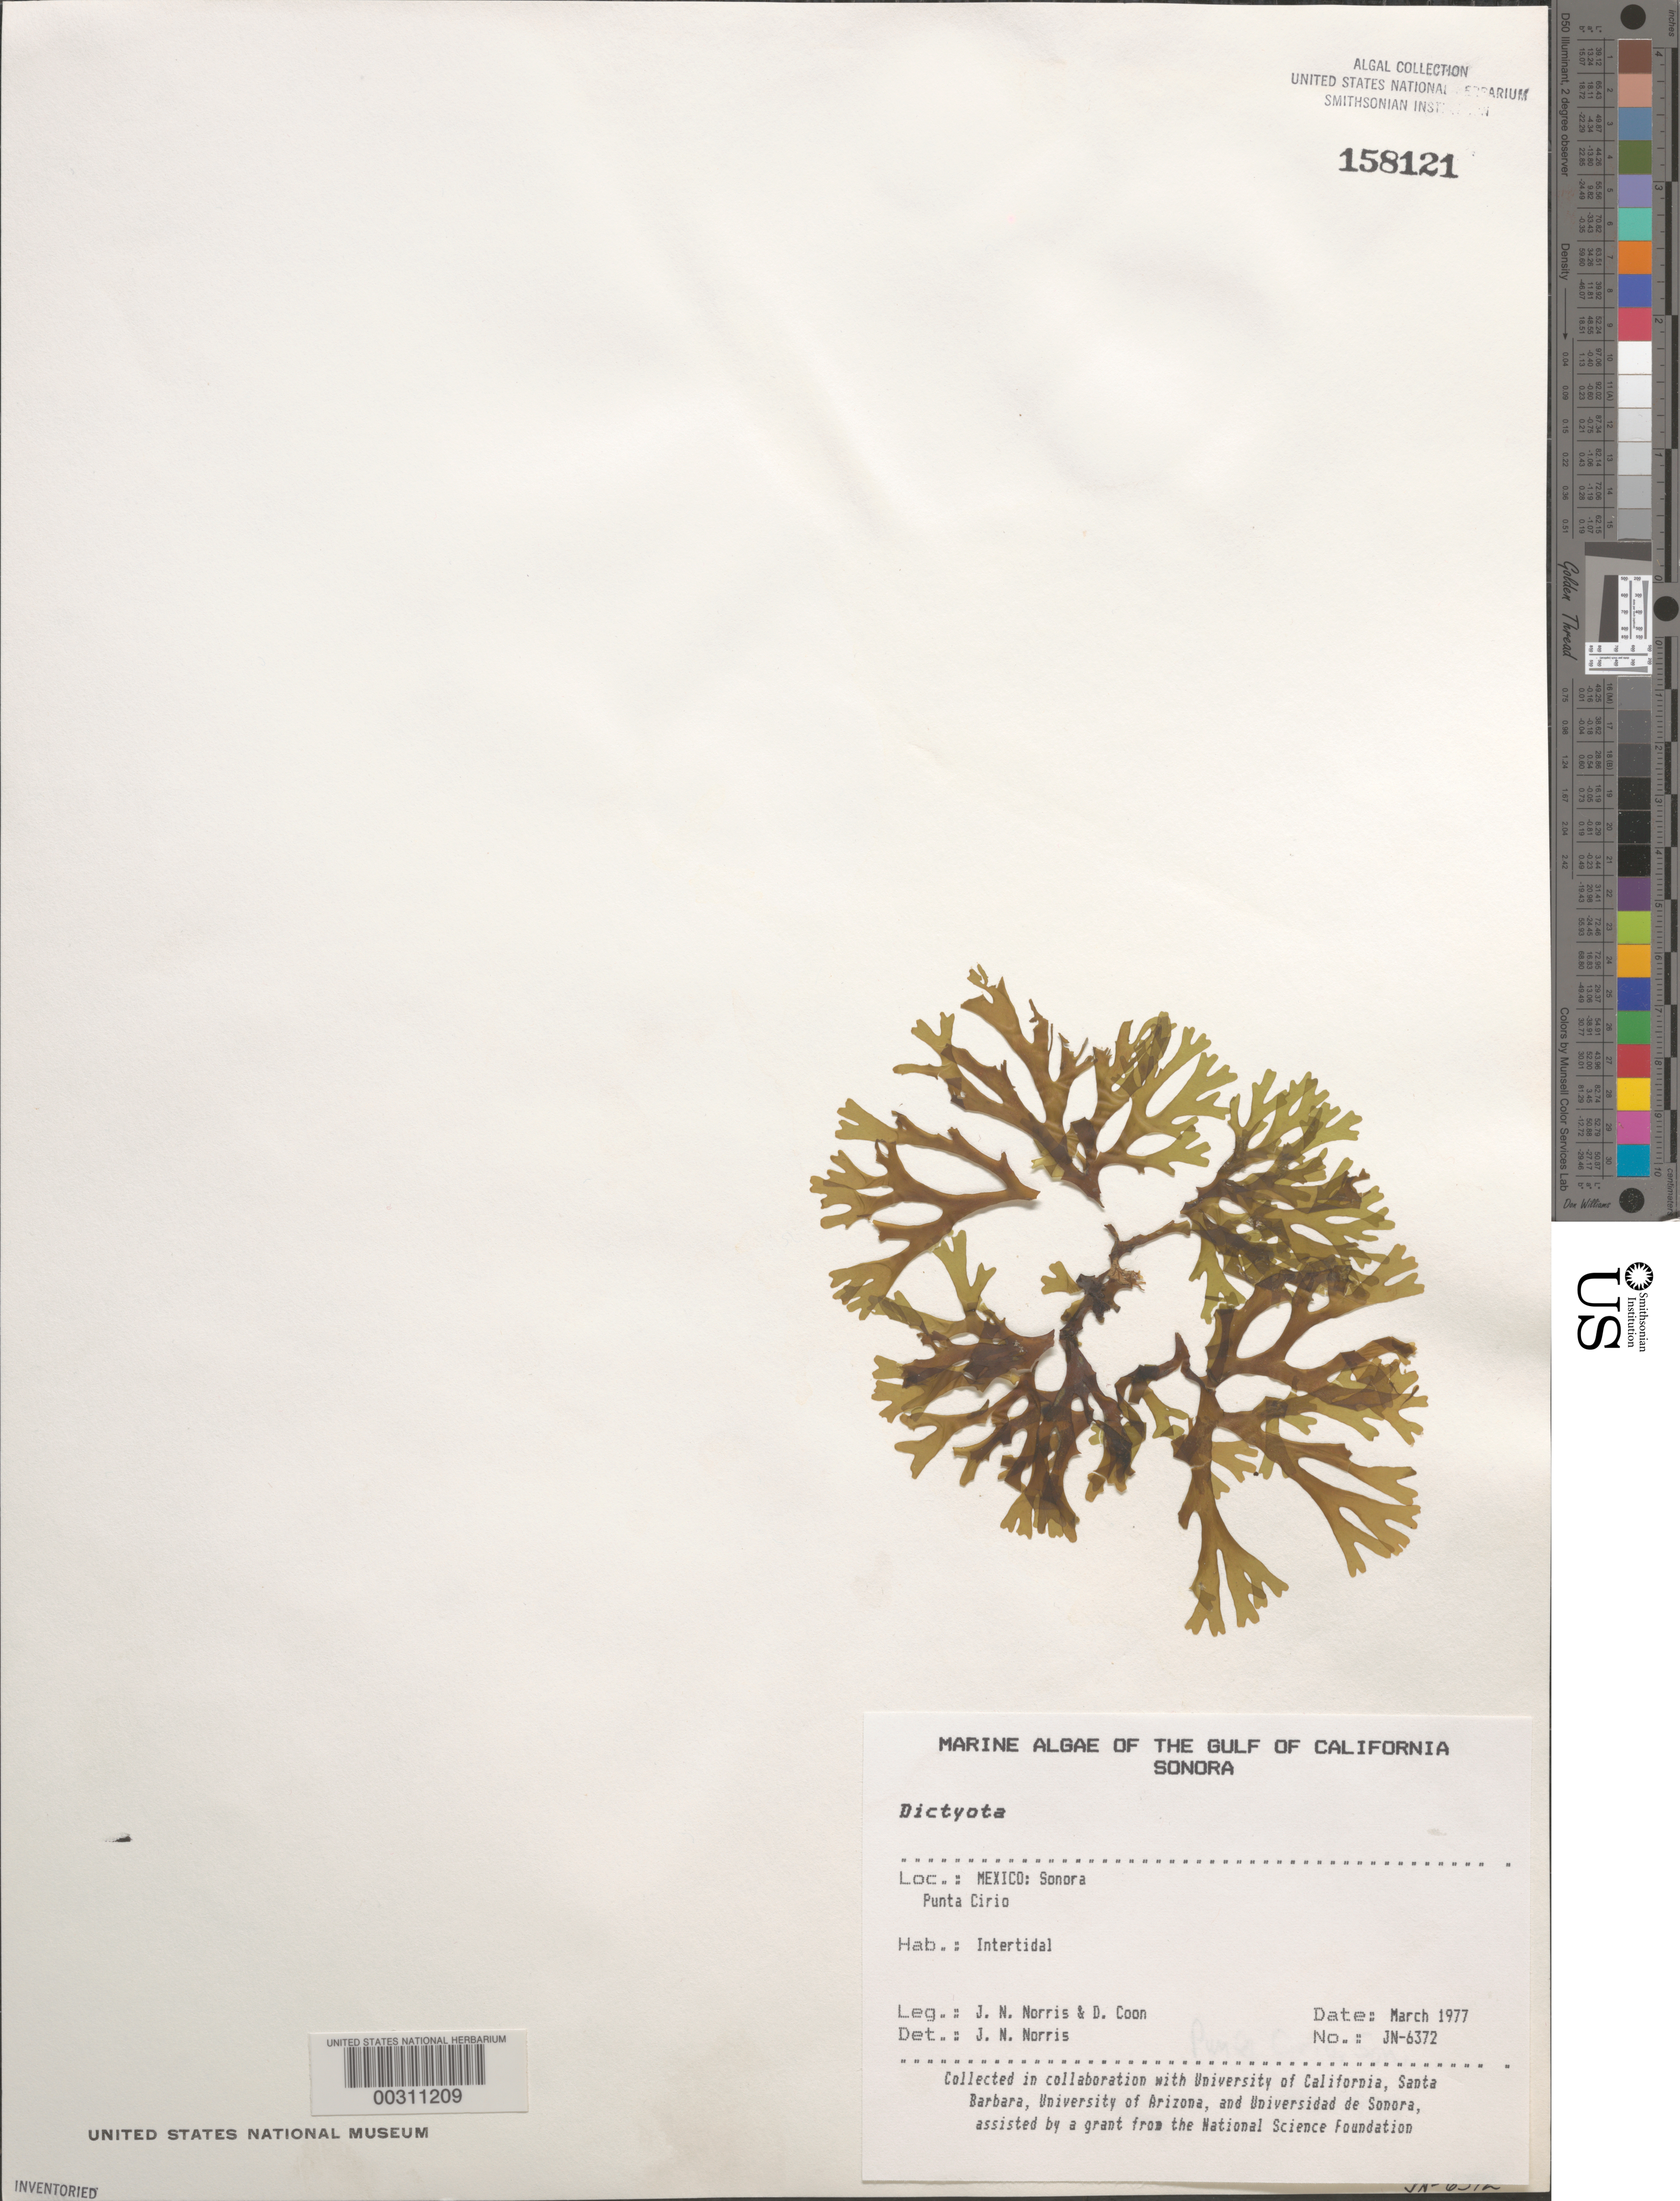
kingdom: Chromista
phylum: Ochrophyta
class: Phaeophyceae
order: Dictyotales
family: Dictyotaceae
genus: Dictyota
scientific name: Dictyota sp.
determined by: Norris, James N.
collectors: J. N. Norris & D. Coon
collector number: JN-6372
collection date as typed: Mar 1977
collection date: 1977-03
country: Mexico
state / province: Sonora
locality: Punta Cirio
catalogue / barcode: US 158121